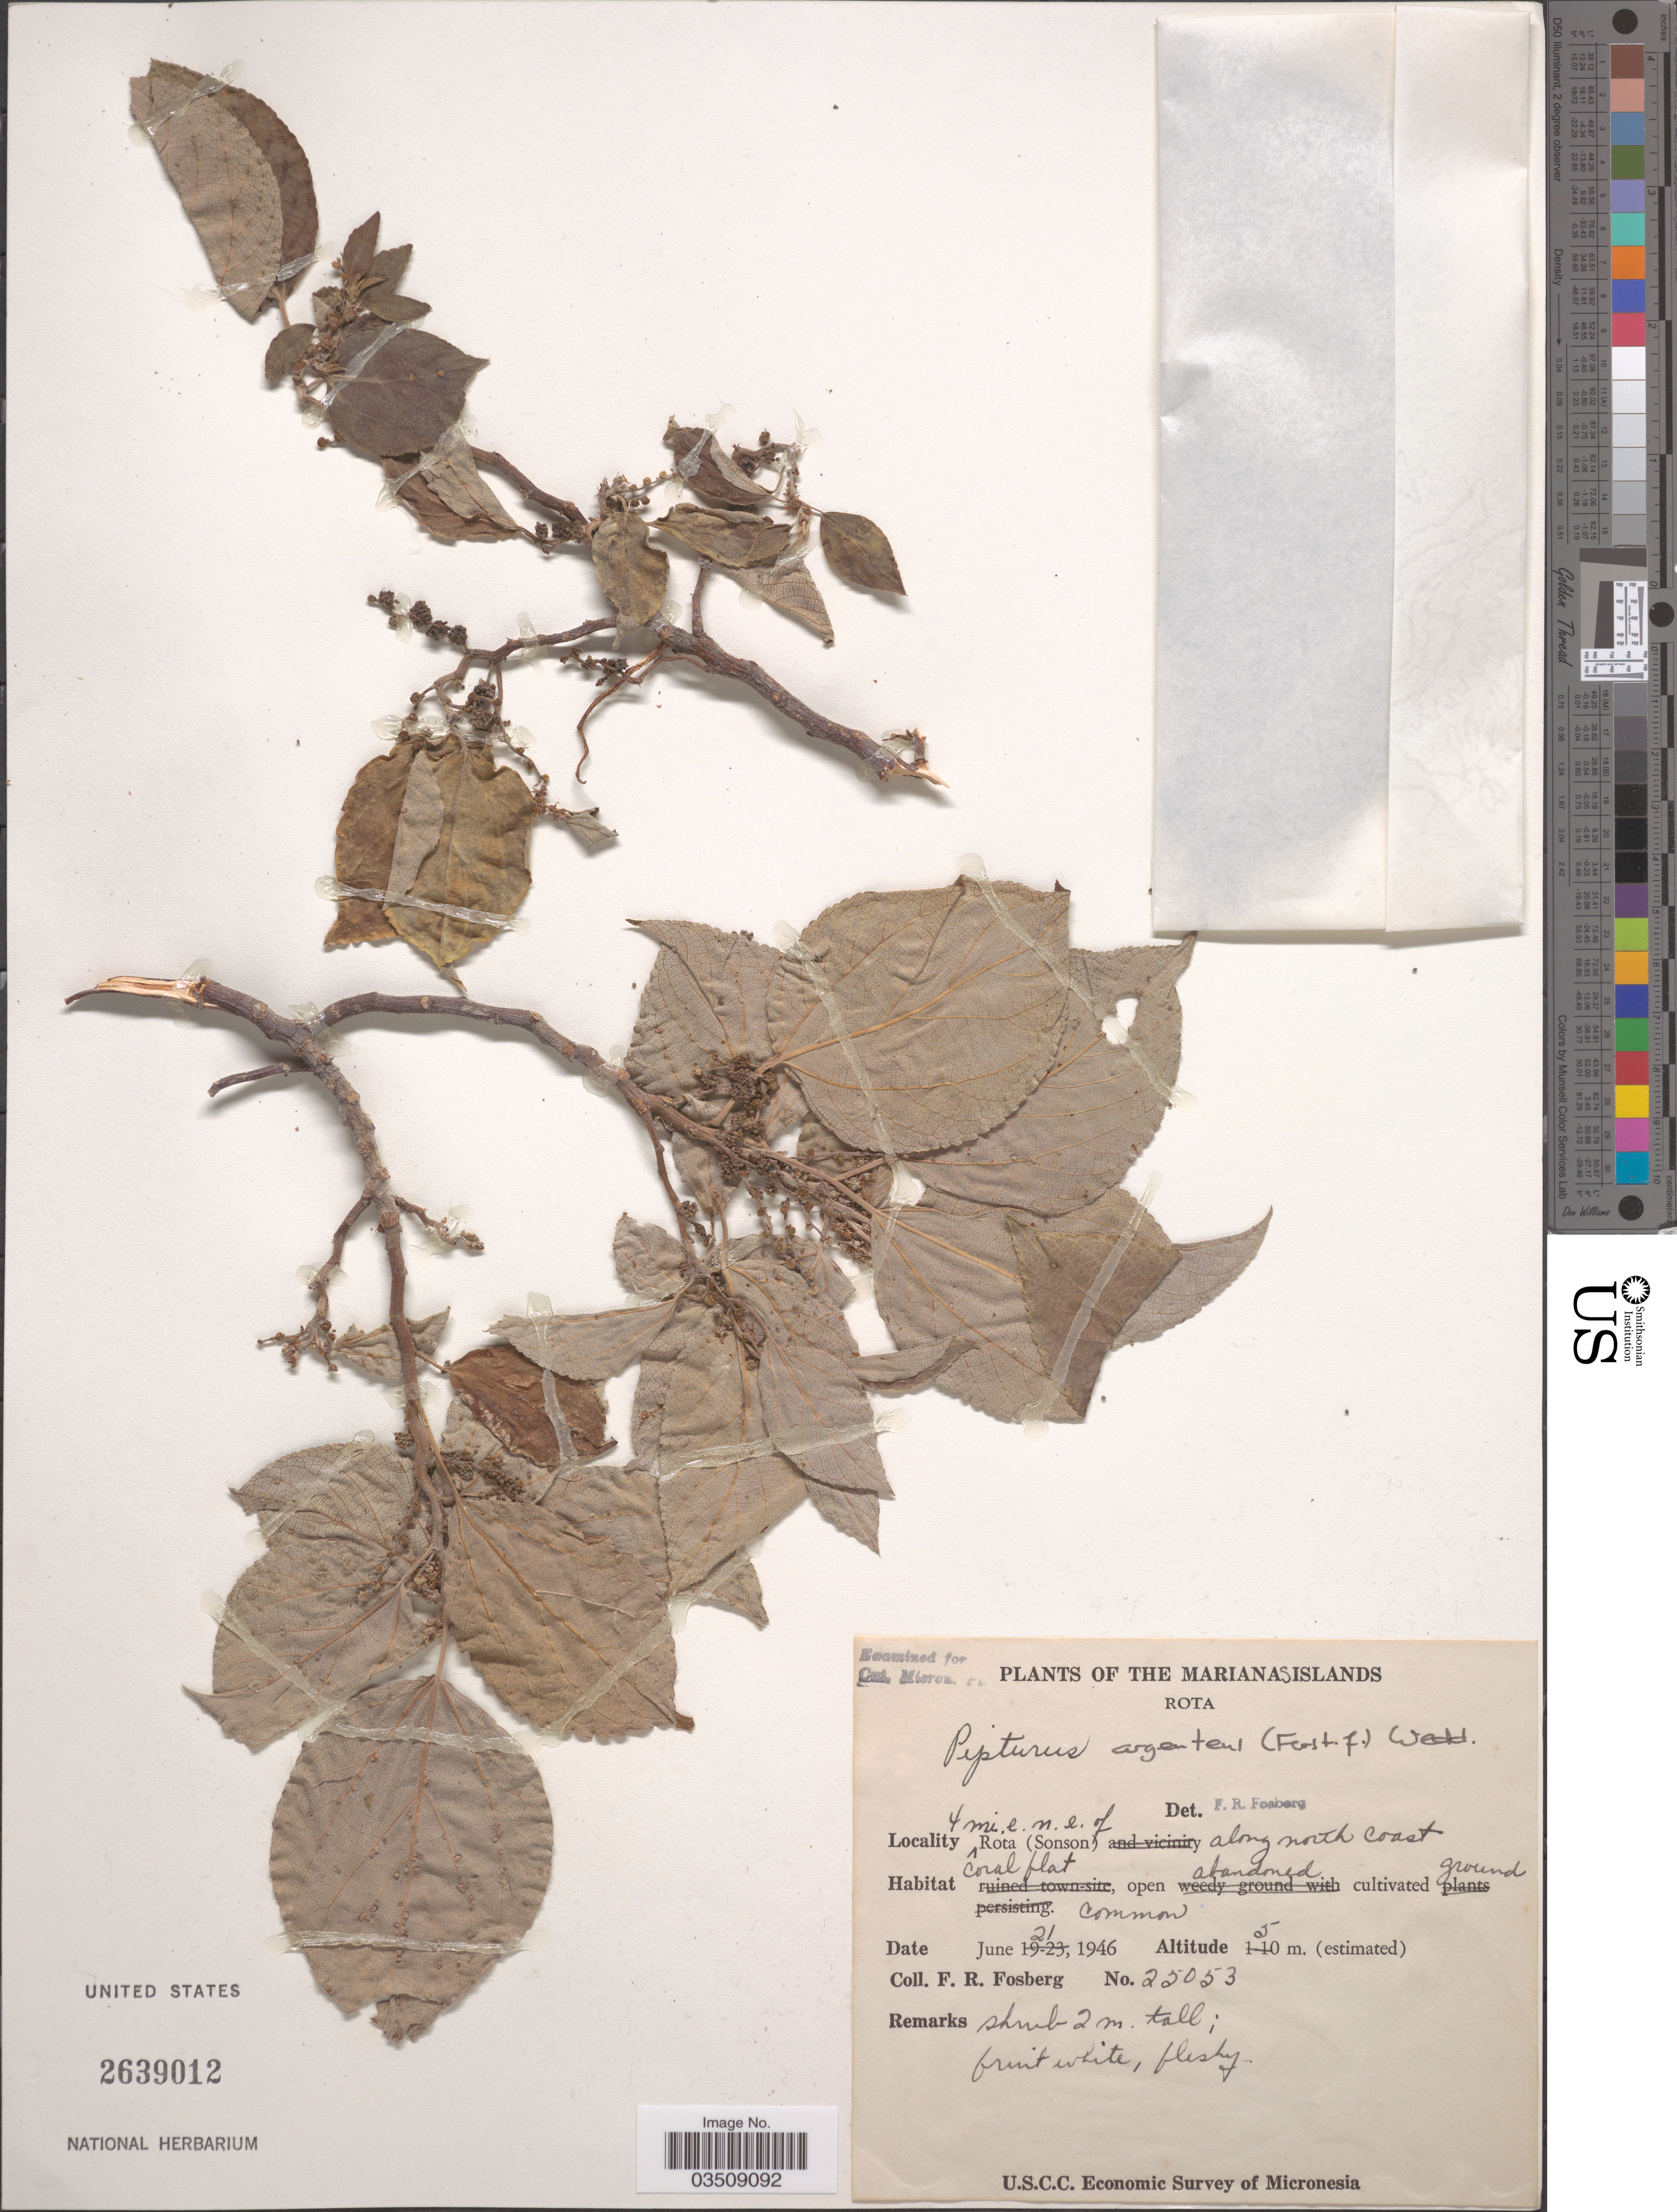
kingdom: Plantae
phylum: Tracheophyta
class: Magnoliopsida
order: Rosales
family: Urticaceae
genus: Pipturus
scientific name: Pipturus argenteus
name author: (G. Forst.) Wedd.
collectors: F. R. Fosberg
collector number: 25053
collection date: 1946-06-21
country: Northern Mariana Islands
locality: Marianas Islands. Rota. 4 mi. e. n. e. of Rota (Sonson). Along North Coast.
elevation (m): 5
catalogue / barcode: US 2639012